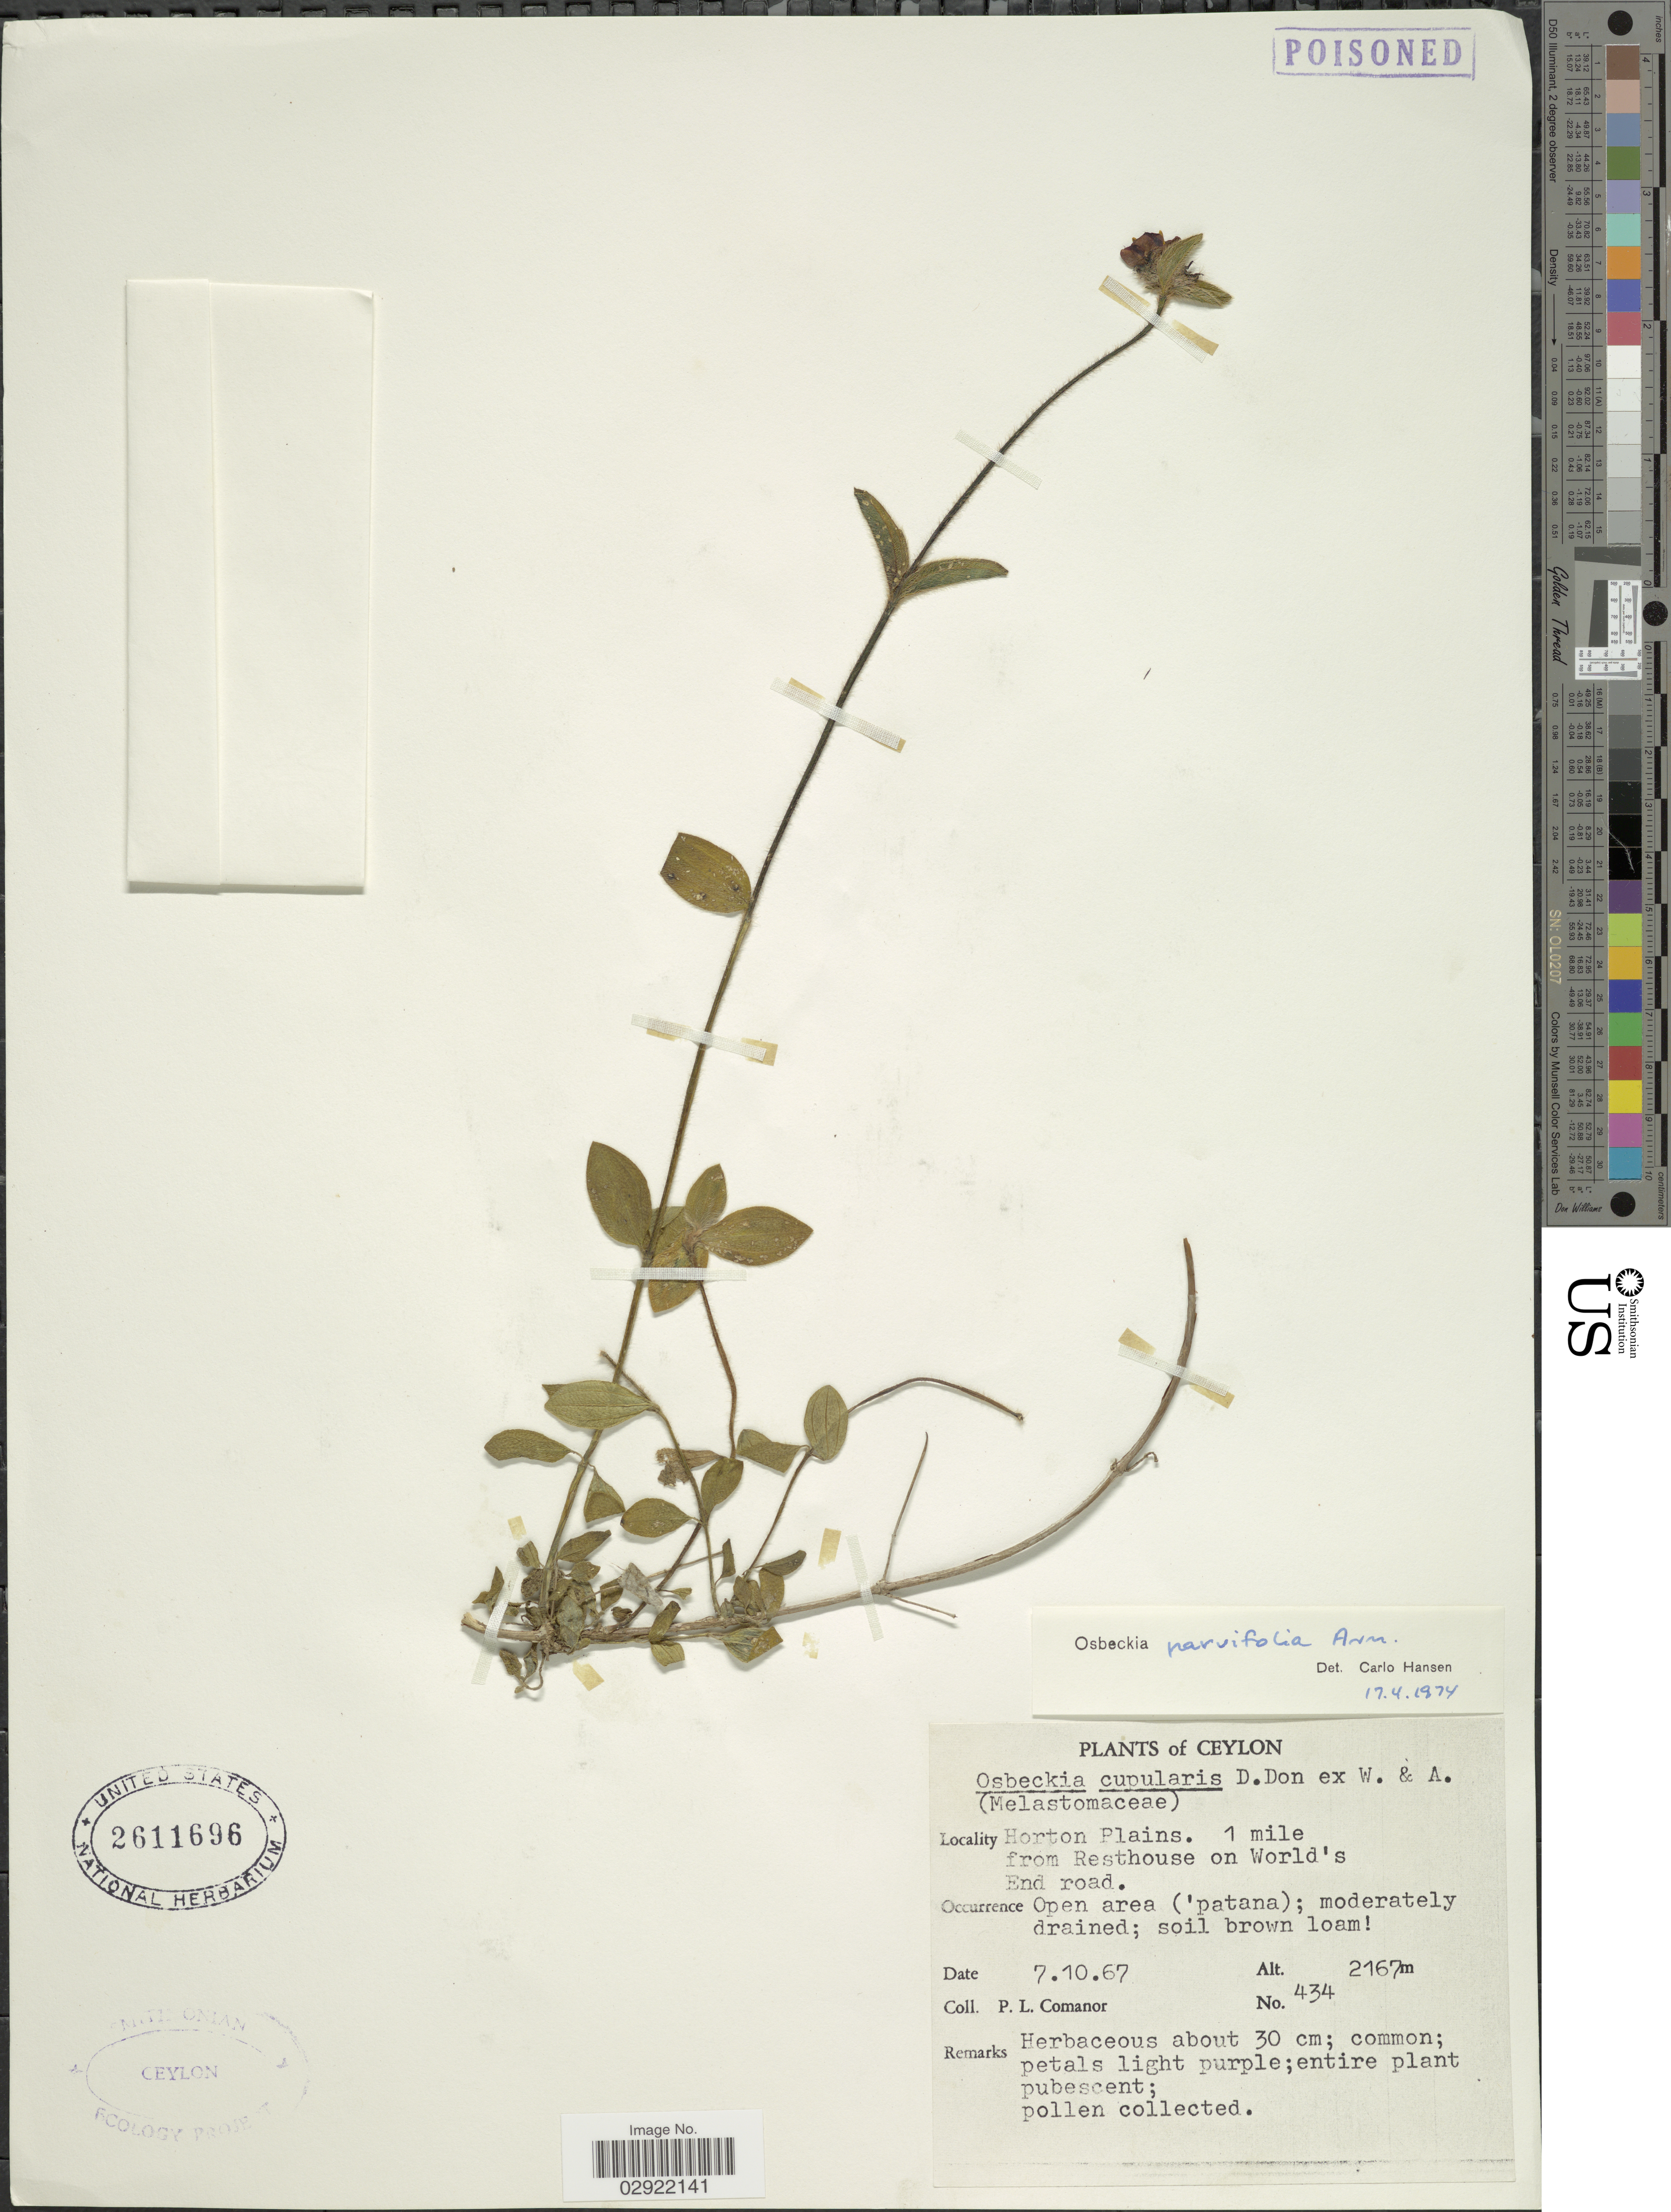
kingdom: Plantae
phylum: Tracheophyta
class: Magnoliopsida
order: Myrtales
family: Melastomataceae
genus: Osbeckia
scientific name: Osbeckia parvifolia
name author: Arn.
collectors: P. Comanor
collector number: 434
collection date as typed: Transcribed d/m/y: 7/10/67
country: Sri Lanka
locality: Ceylon. Horton Plains. 1 mile from Resthouse on World's End road.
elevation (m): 2167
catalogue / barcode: US 2611696